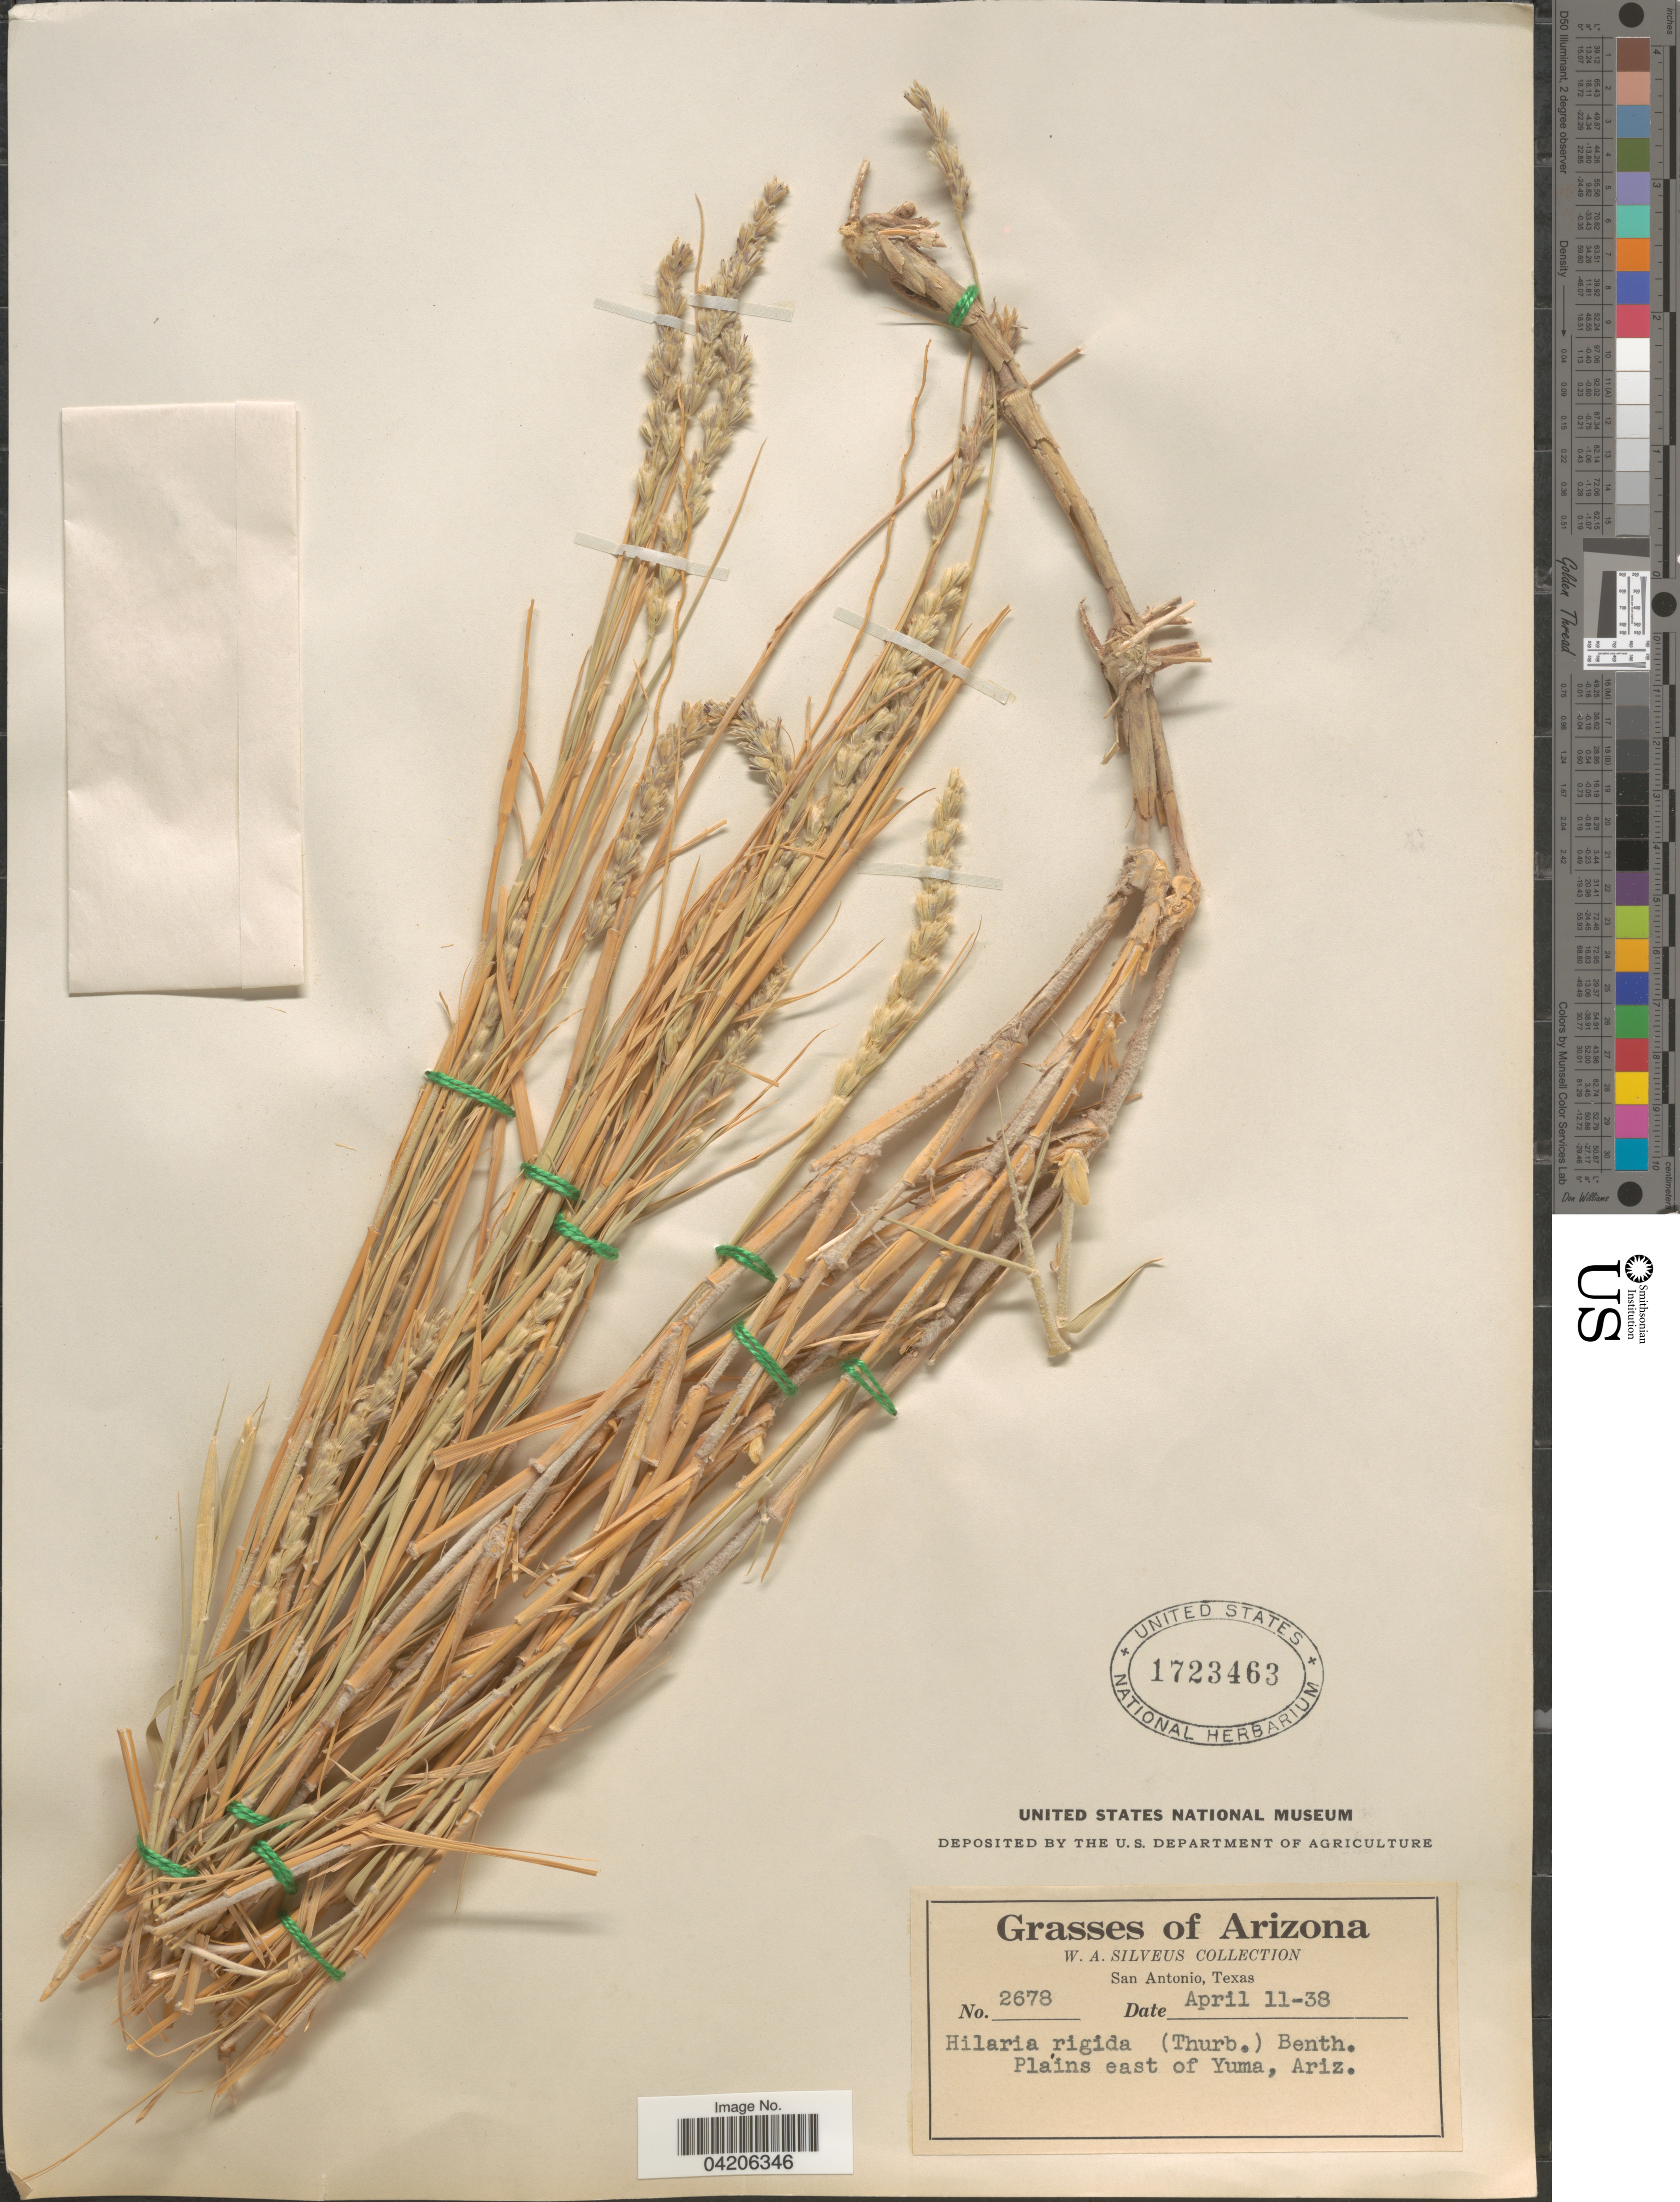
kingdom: Plantae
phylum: Tracheophyta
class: Liliopsida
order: Poales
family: Poaceae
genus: Hilaria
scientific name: Hilaria rigida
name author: (Thurb.) Benth. ex Scribn.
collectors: W. Silveus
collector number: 2678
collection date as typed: Transcribed d/m/y: 11/4/38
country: United States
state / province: Arizona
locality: Plains east of Yuma.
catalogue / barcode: US 1723463